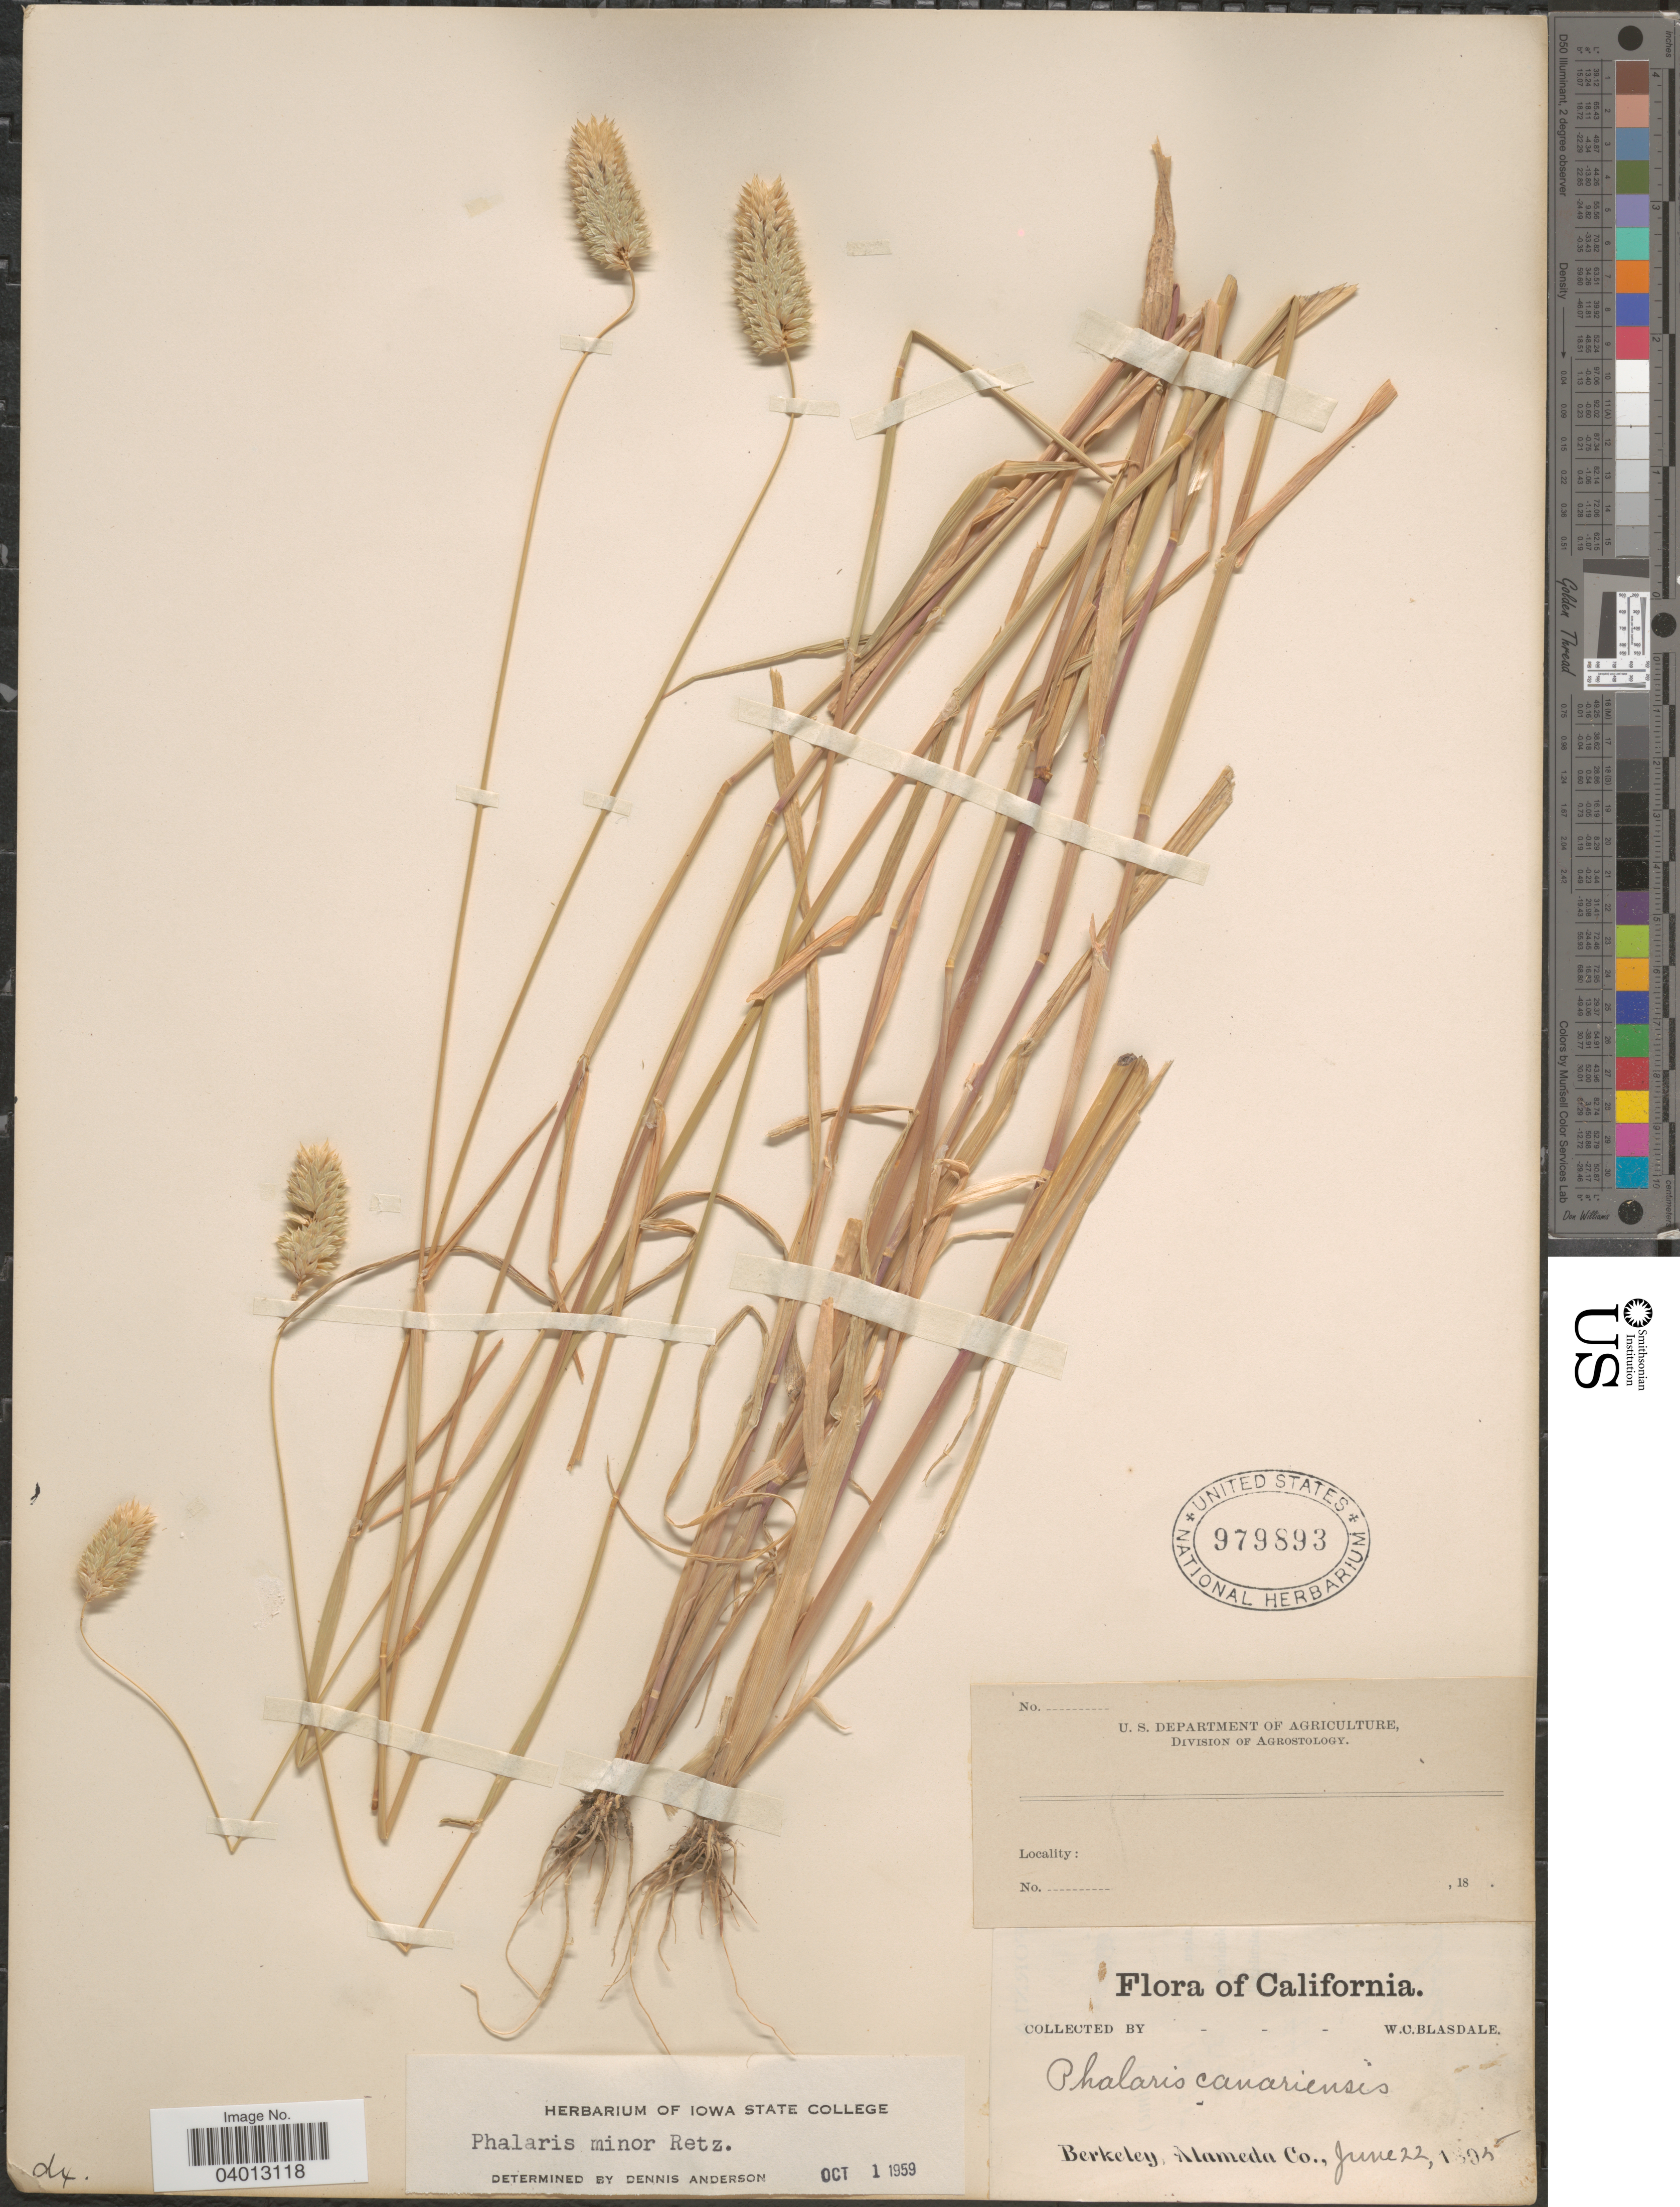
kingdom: Plantae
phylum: Tracheophyta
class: Liliopsida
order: Poales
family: Poaceae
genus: Phalaris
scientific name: Phalaris minor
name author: Retz.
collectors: W. Blasdale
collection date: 1895-06-22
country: United States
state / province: California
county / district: Alameda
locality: Berkeley, Alameda Co.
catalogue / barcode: US 979893